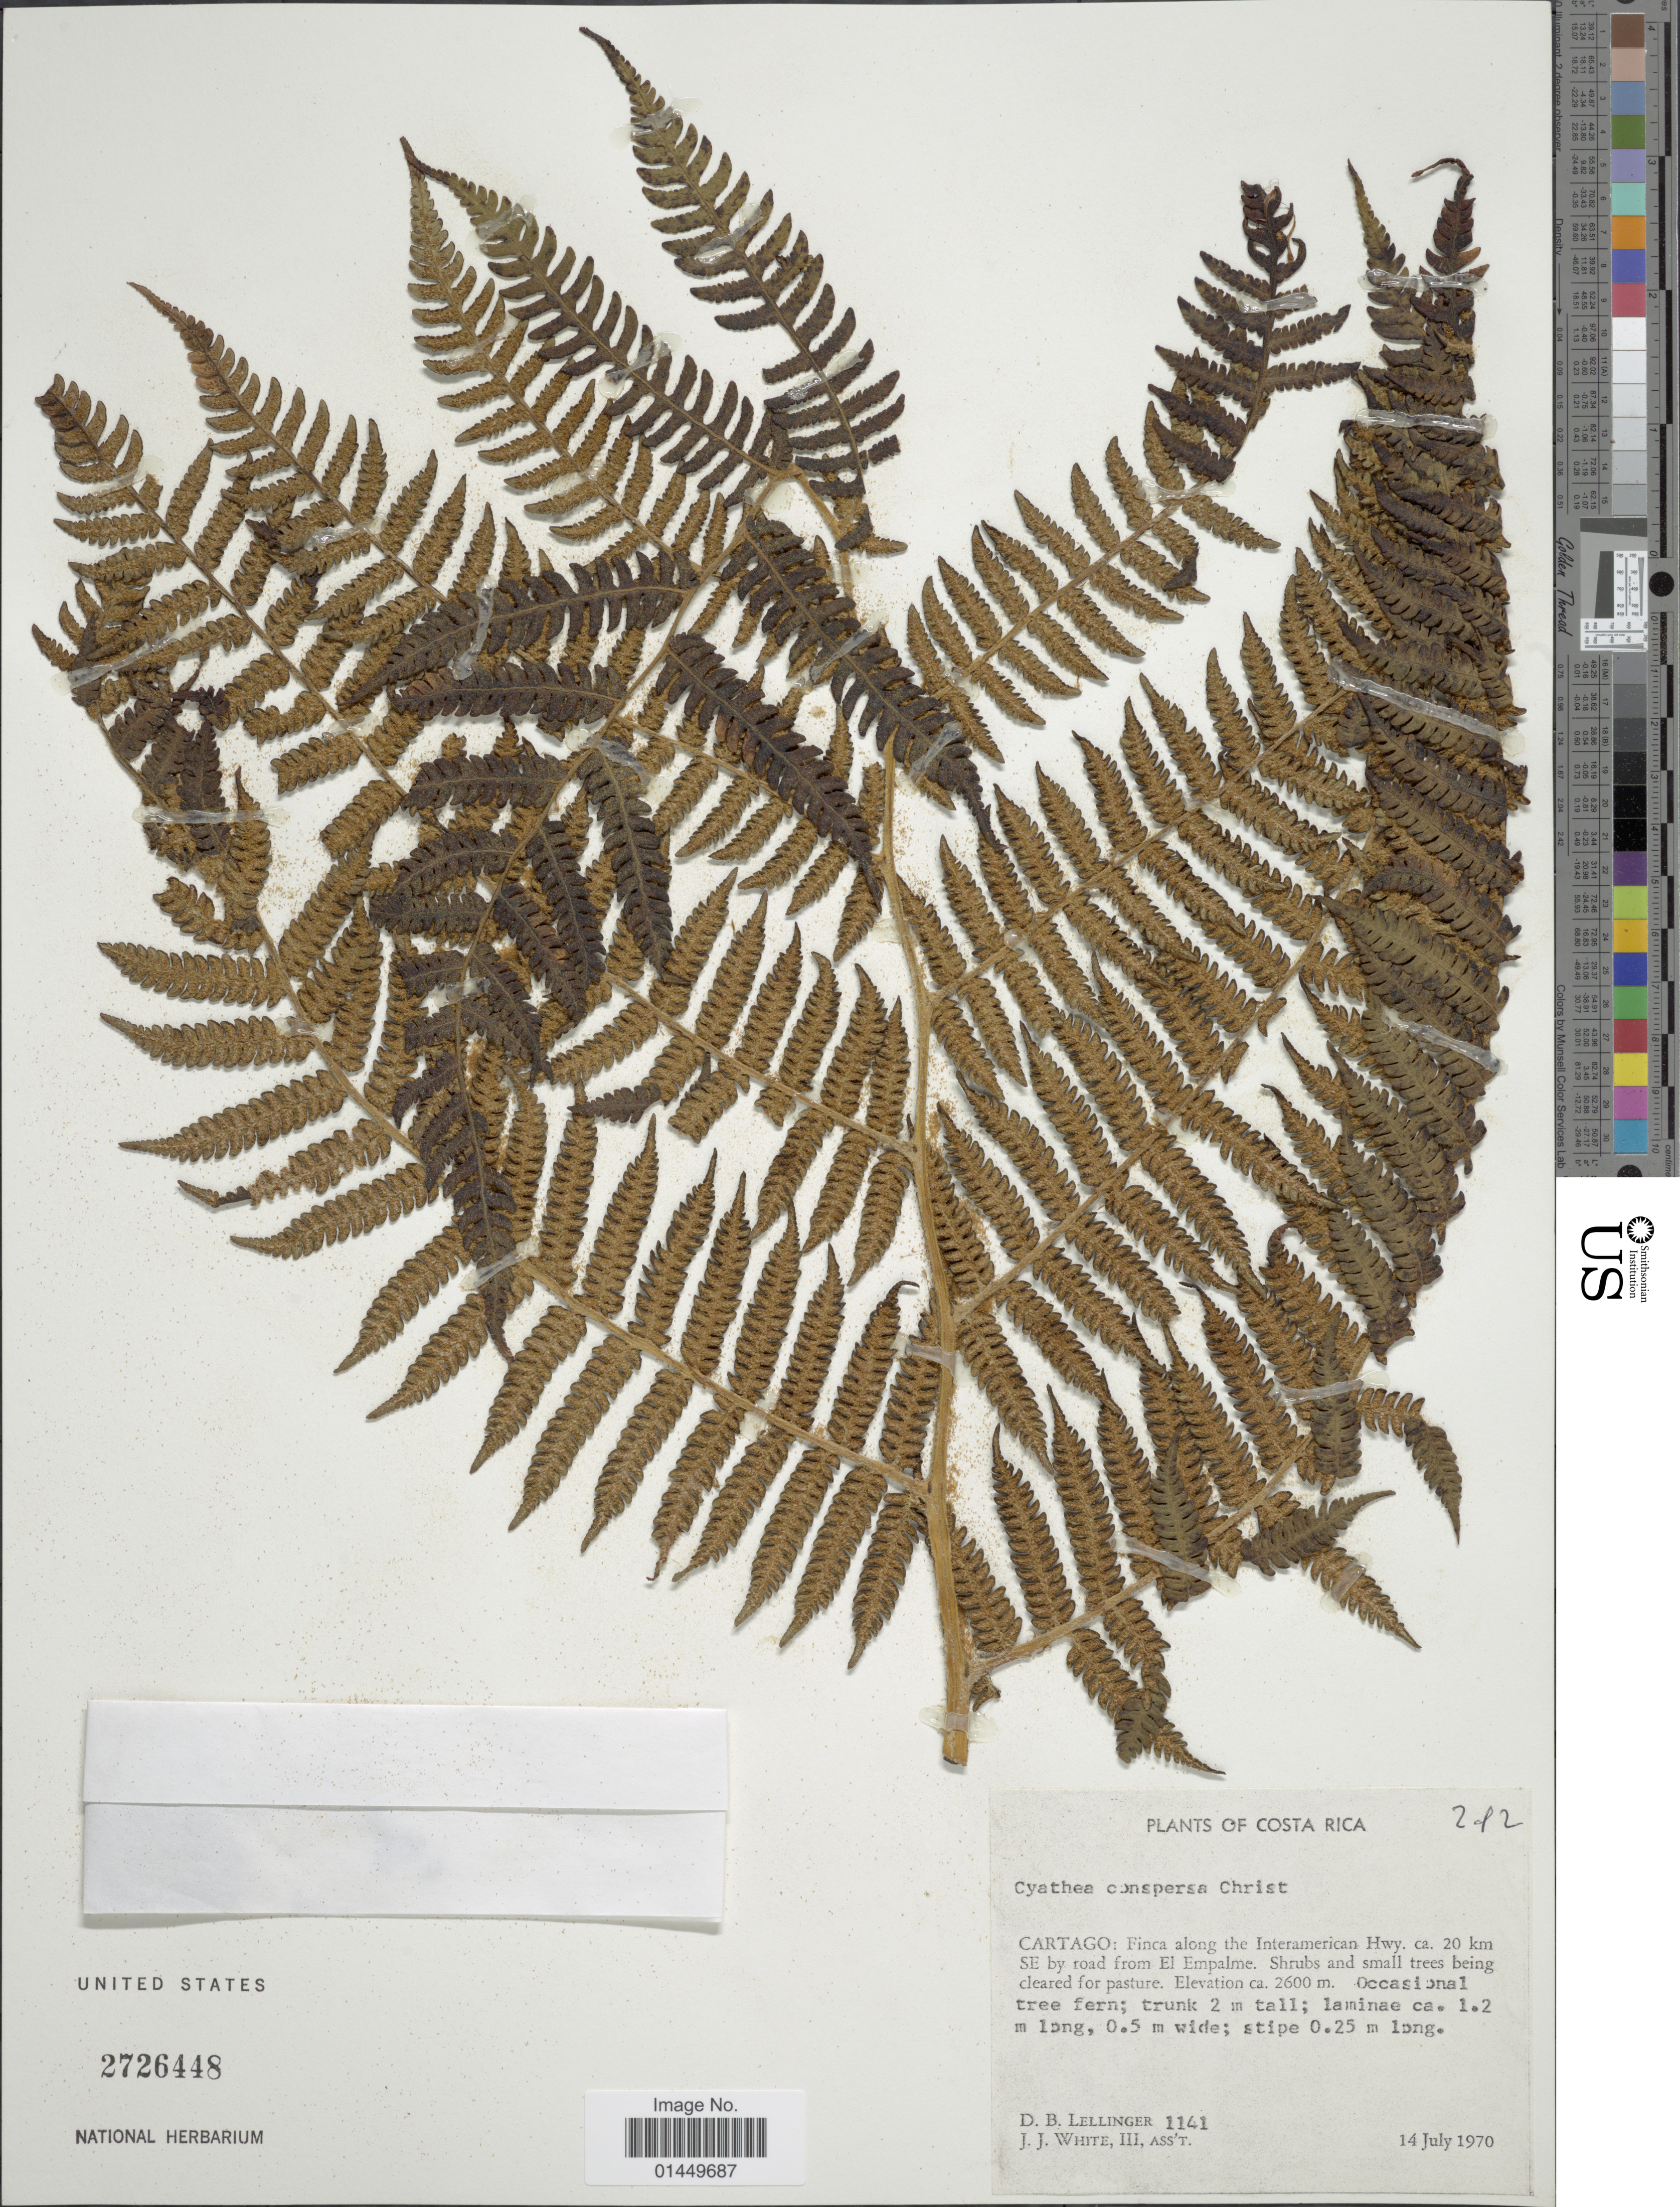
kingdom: Plantae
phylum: Tracheophyta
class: Polypodiopsida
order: Cyatheales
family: Cyatheaceae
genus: Cyathea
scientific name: Cyathea suprastrigosa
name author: (Christ) Maxon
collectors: D. B. Lellinger & J. J. White III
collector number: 1141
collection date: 1970-07-14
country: Costa Rica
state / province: Cartago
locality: Cartago: Finca along the Interamerican, 20 km SE by road from El Empalme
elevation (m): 2600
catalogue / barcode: US 2726448